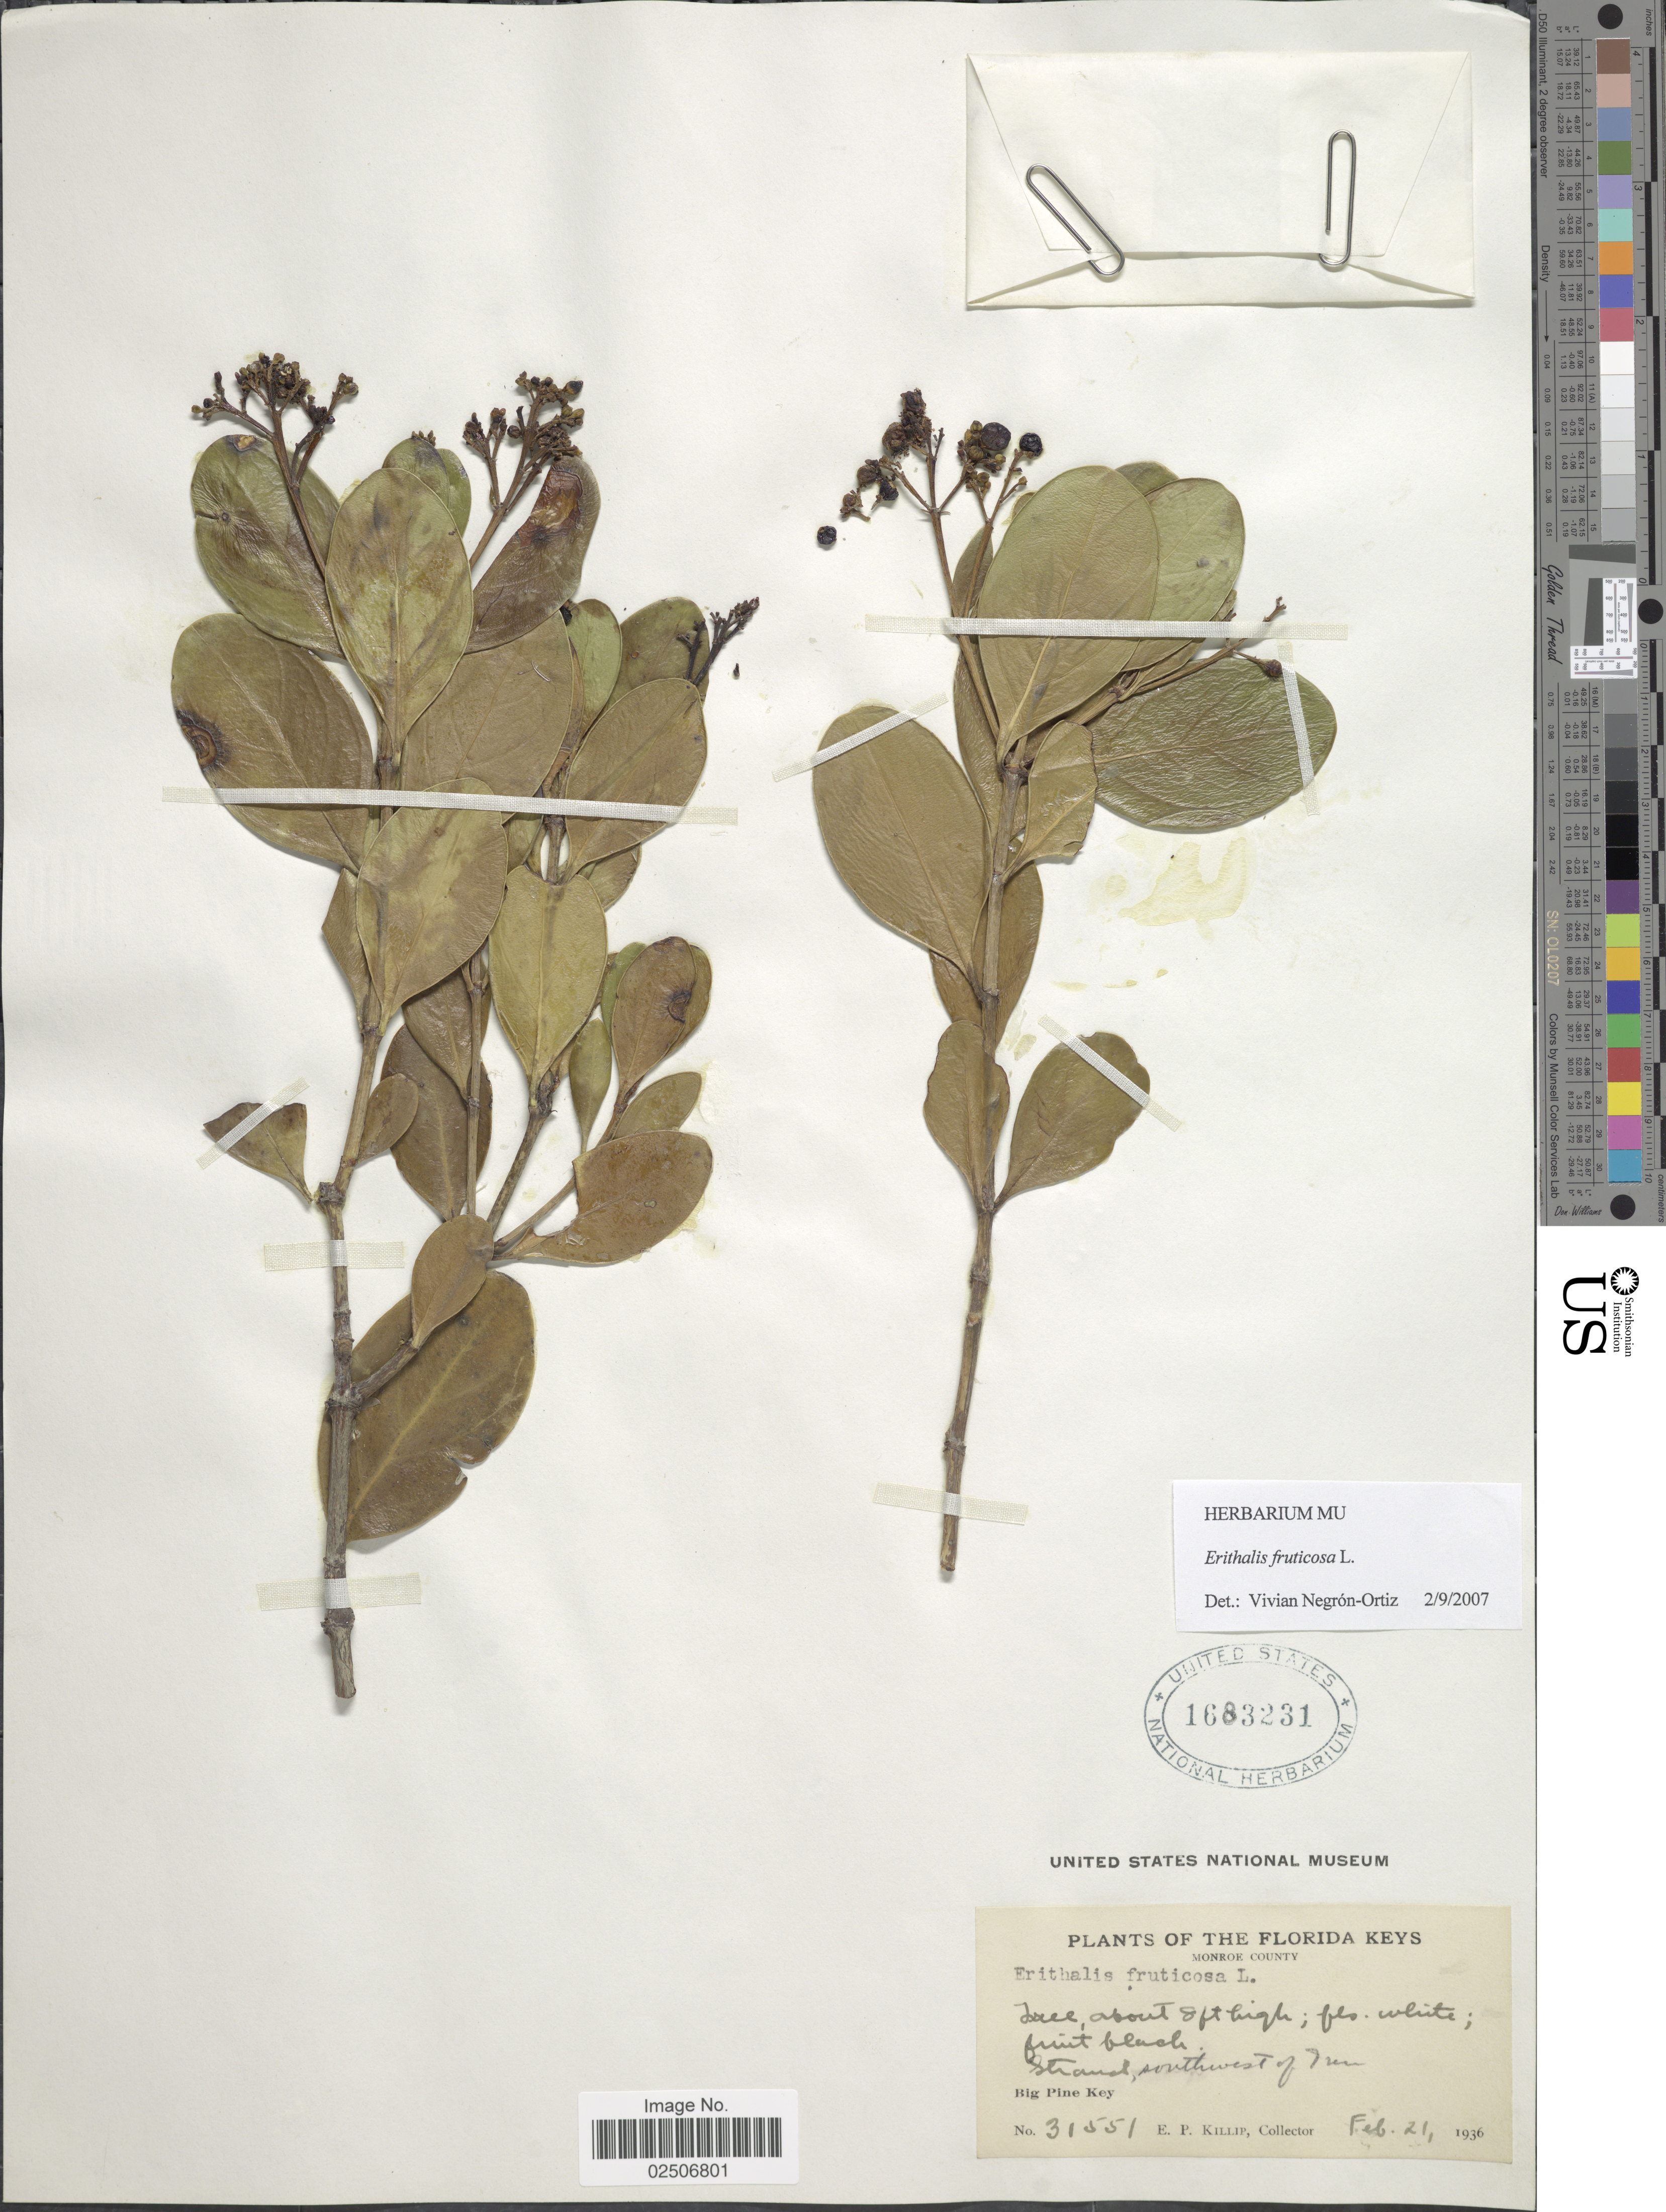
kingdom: Plantae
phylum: Tracheophyta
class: Magnoliopsida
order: Gentianales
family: Rubiaceae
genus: Erithalis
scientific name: Erithalis fruticosa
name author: L.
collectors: E. P. Killip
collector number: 31551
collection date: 1936-02-21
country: United States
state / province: Florida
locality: Florida Keys, Monroe County, southwest of Inn., Big Pine Key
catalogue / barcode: US 1683231